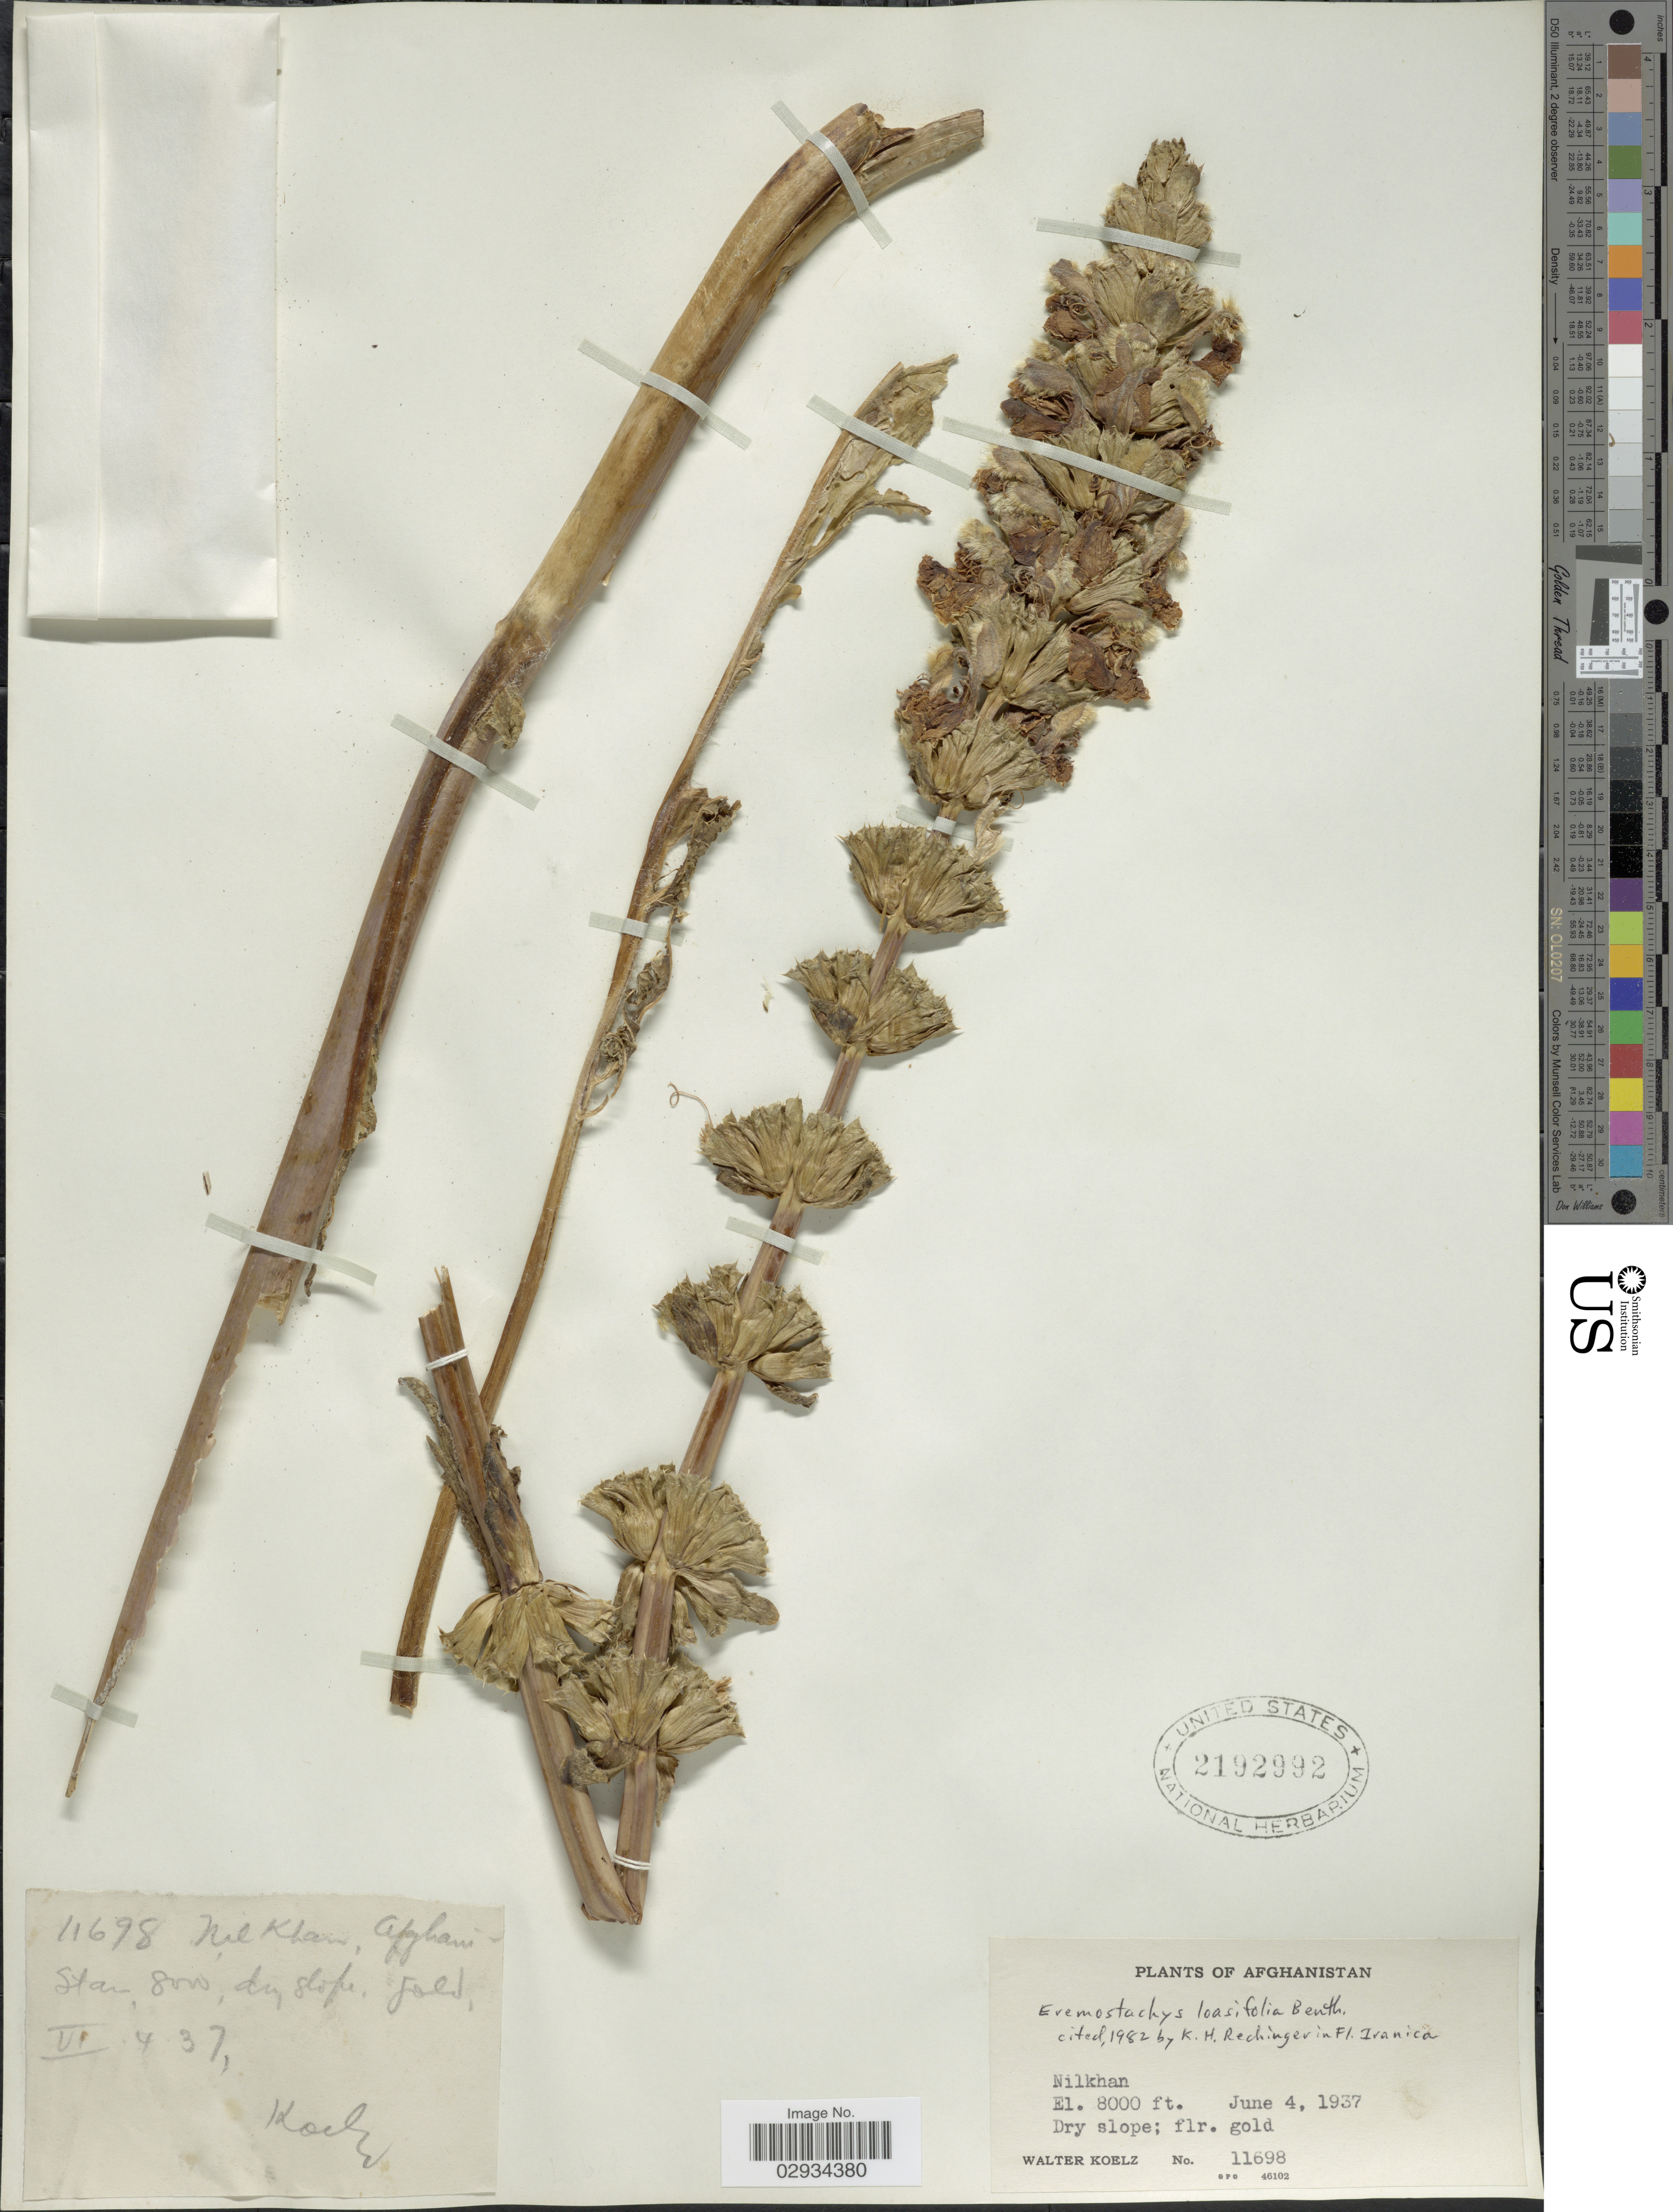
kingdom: Plantae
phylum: Tracheophyta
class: Magnoliopsida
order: Lamiales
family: Lamiaceae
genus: Eremostachys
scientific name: Eremostachys loasifolia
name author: Benth.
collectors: W. N. Koelz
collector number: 11698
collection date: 1937-06-04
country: Afghanistan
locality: Nilkhan.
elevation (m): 2438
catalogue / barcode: US 2192992